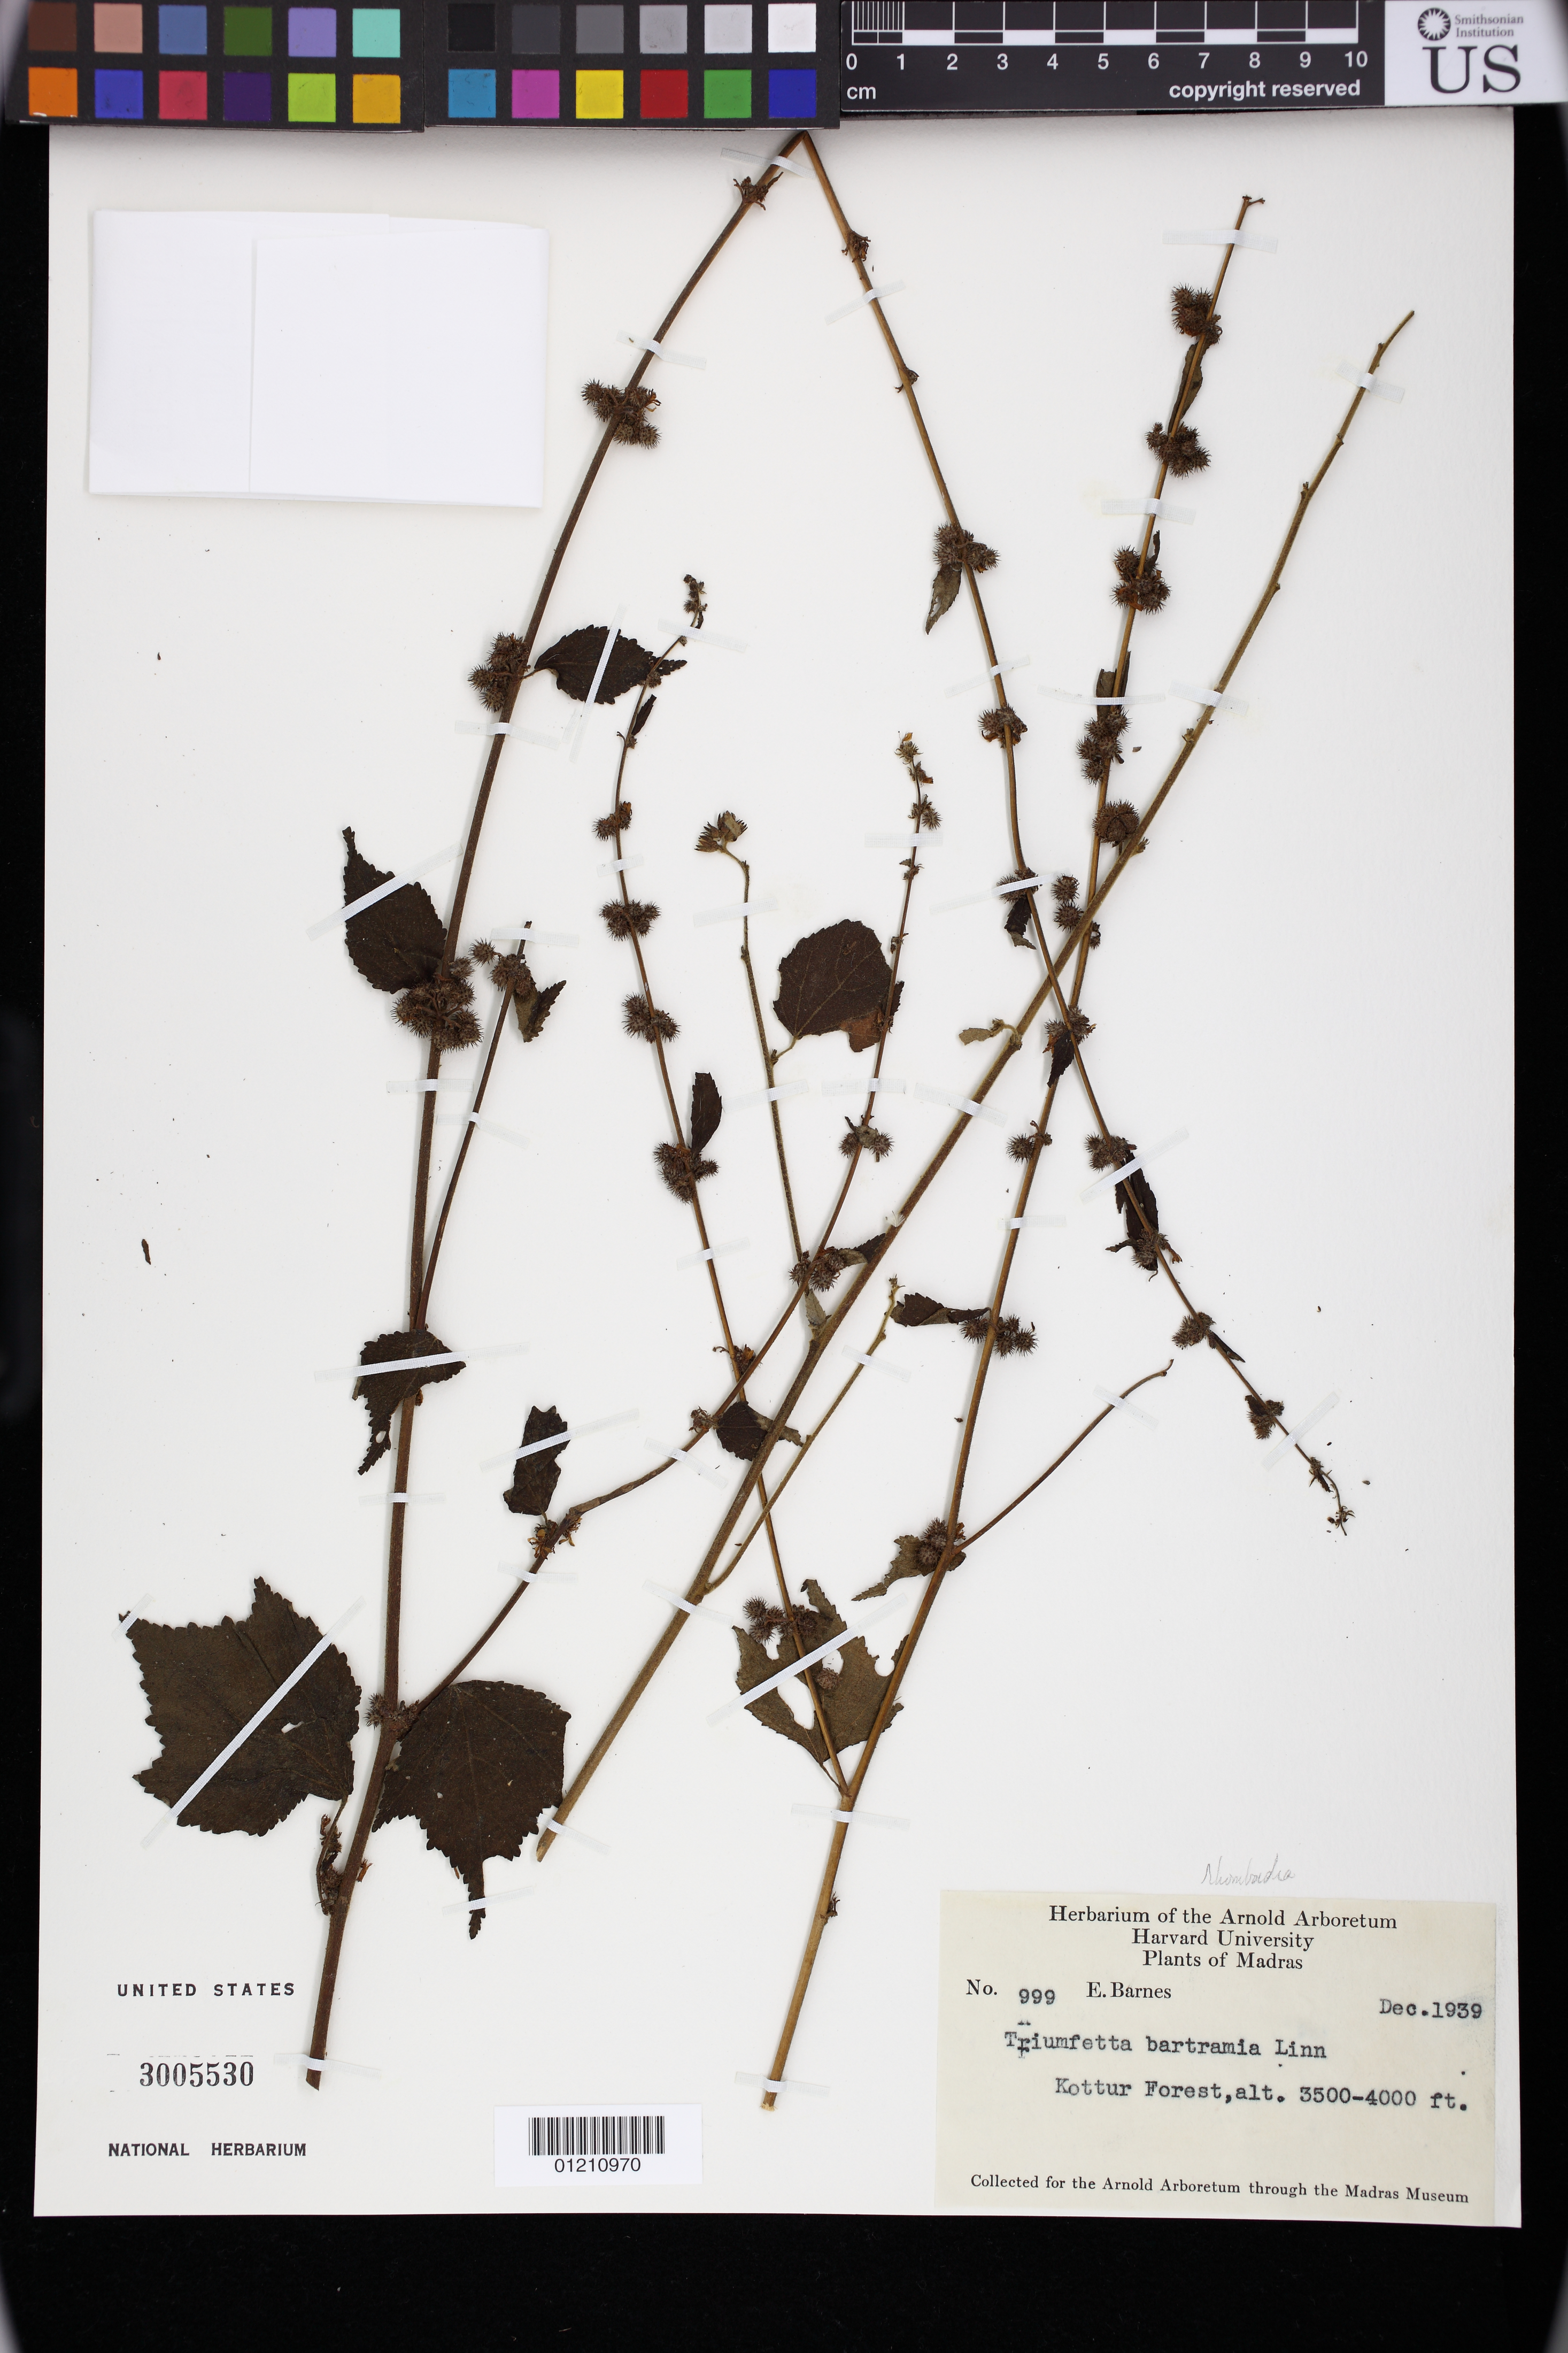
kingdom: Plantae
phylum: Tracheophyta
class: Magnoliopsida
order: Malvales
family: Malvaceae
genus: Triumfetta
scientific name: Triumfetta rhomboidea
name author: Jacq.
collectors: E. Barnes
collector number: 999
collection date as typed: Dec 1939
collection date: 1939-12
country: India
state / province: Tamil Nadu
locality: Madras: Kottur Forest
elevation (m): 1067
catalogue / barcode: US 3005530